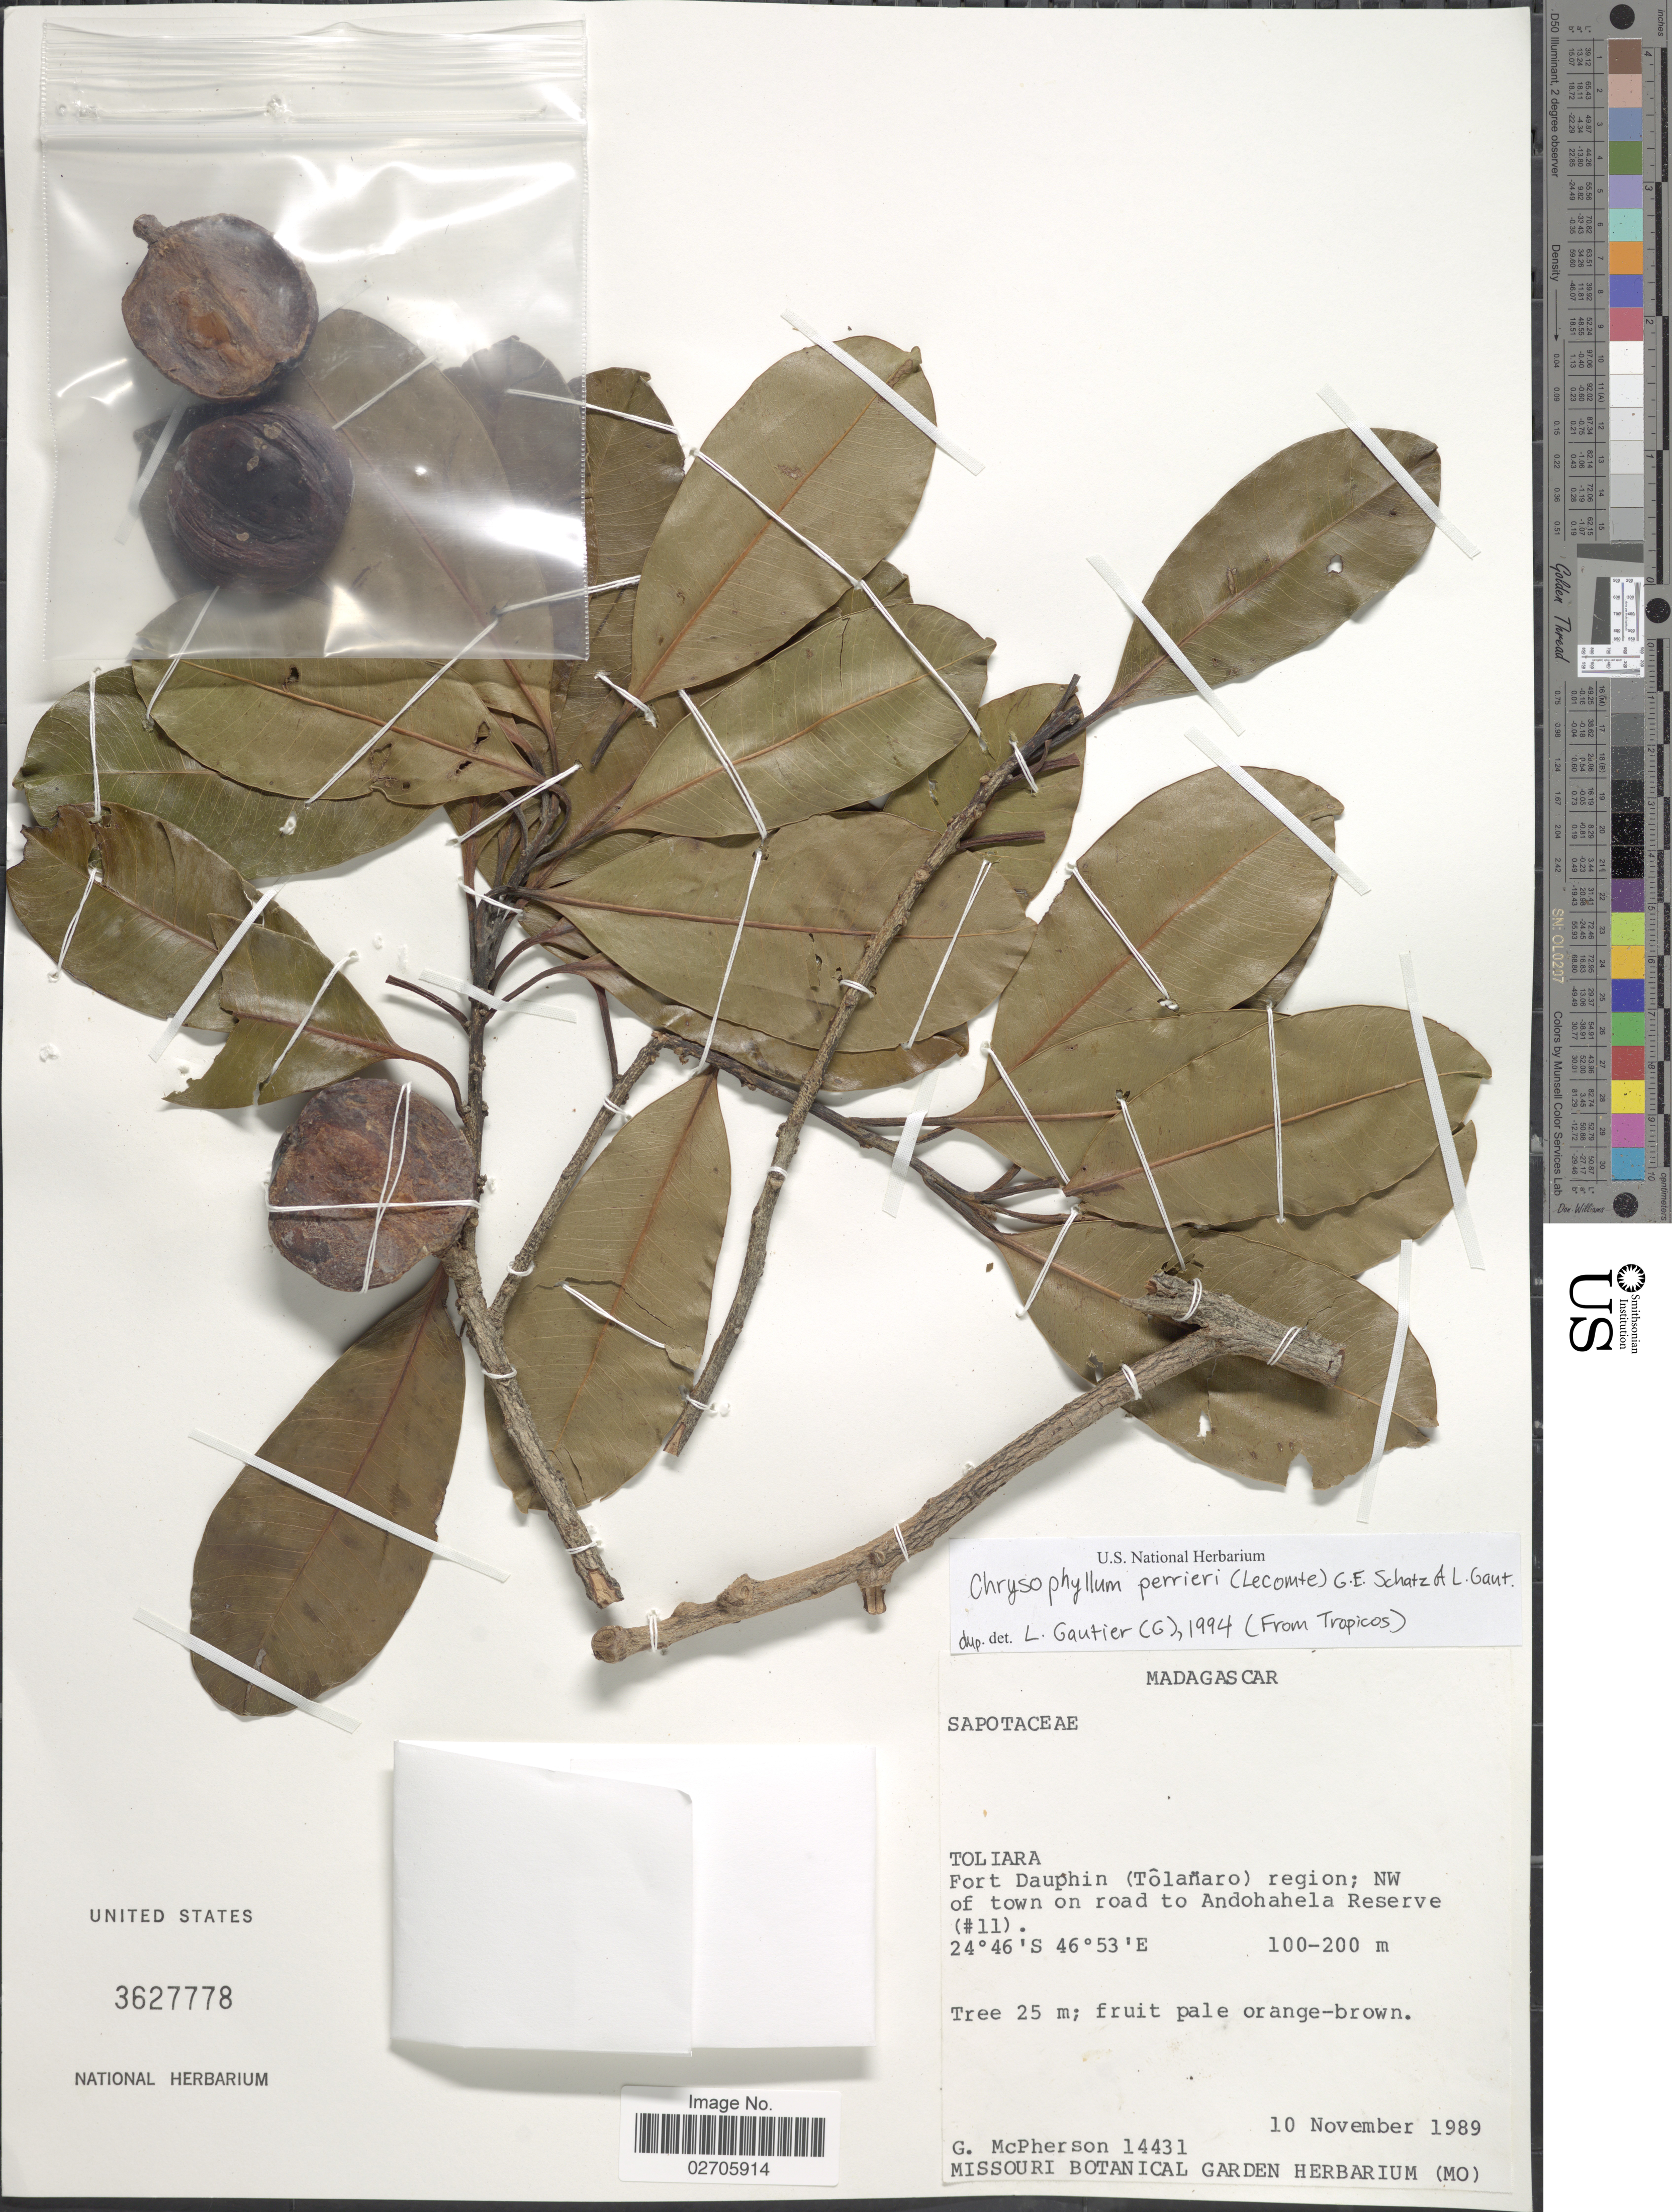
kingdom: Plantae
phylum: Tracheophyta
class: Magnoliopsida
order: Ericales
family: Sapotaceae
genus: Chrysophyllum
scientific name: Chrysophyllum perrieri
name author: G.E. Schatz & L.Gaut.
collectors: G. McPherson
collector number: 14431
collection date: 1989-11-10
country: Madagascar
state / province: Anosy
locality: Fort Dauphin (Tôlanaro) region; NW of town on road to Andohahela Reserve (# 11)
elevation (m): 100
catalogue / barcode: US 3627778